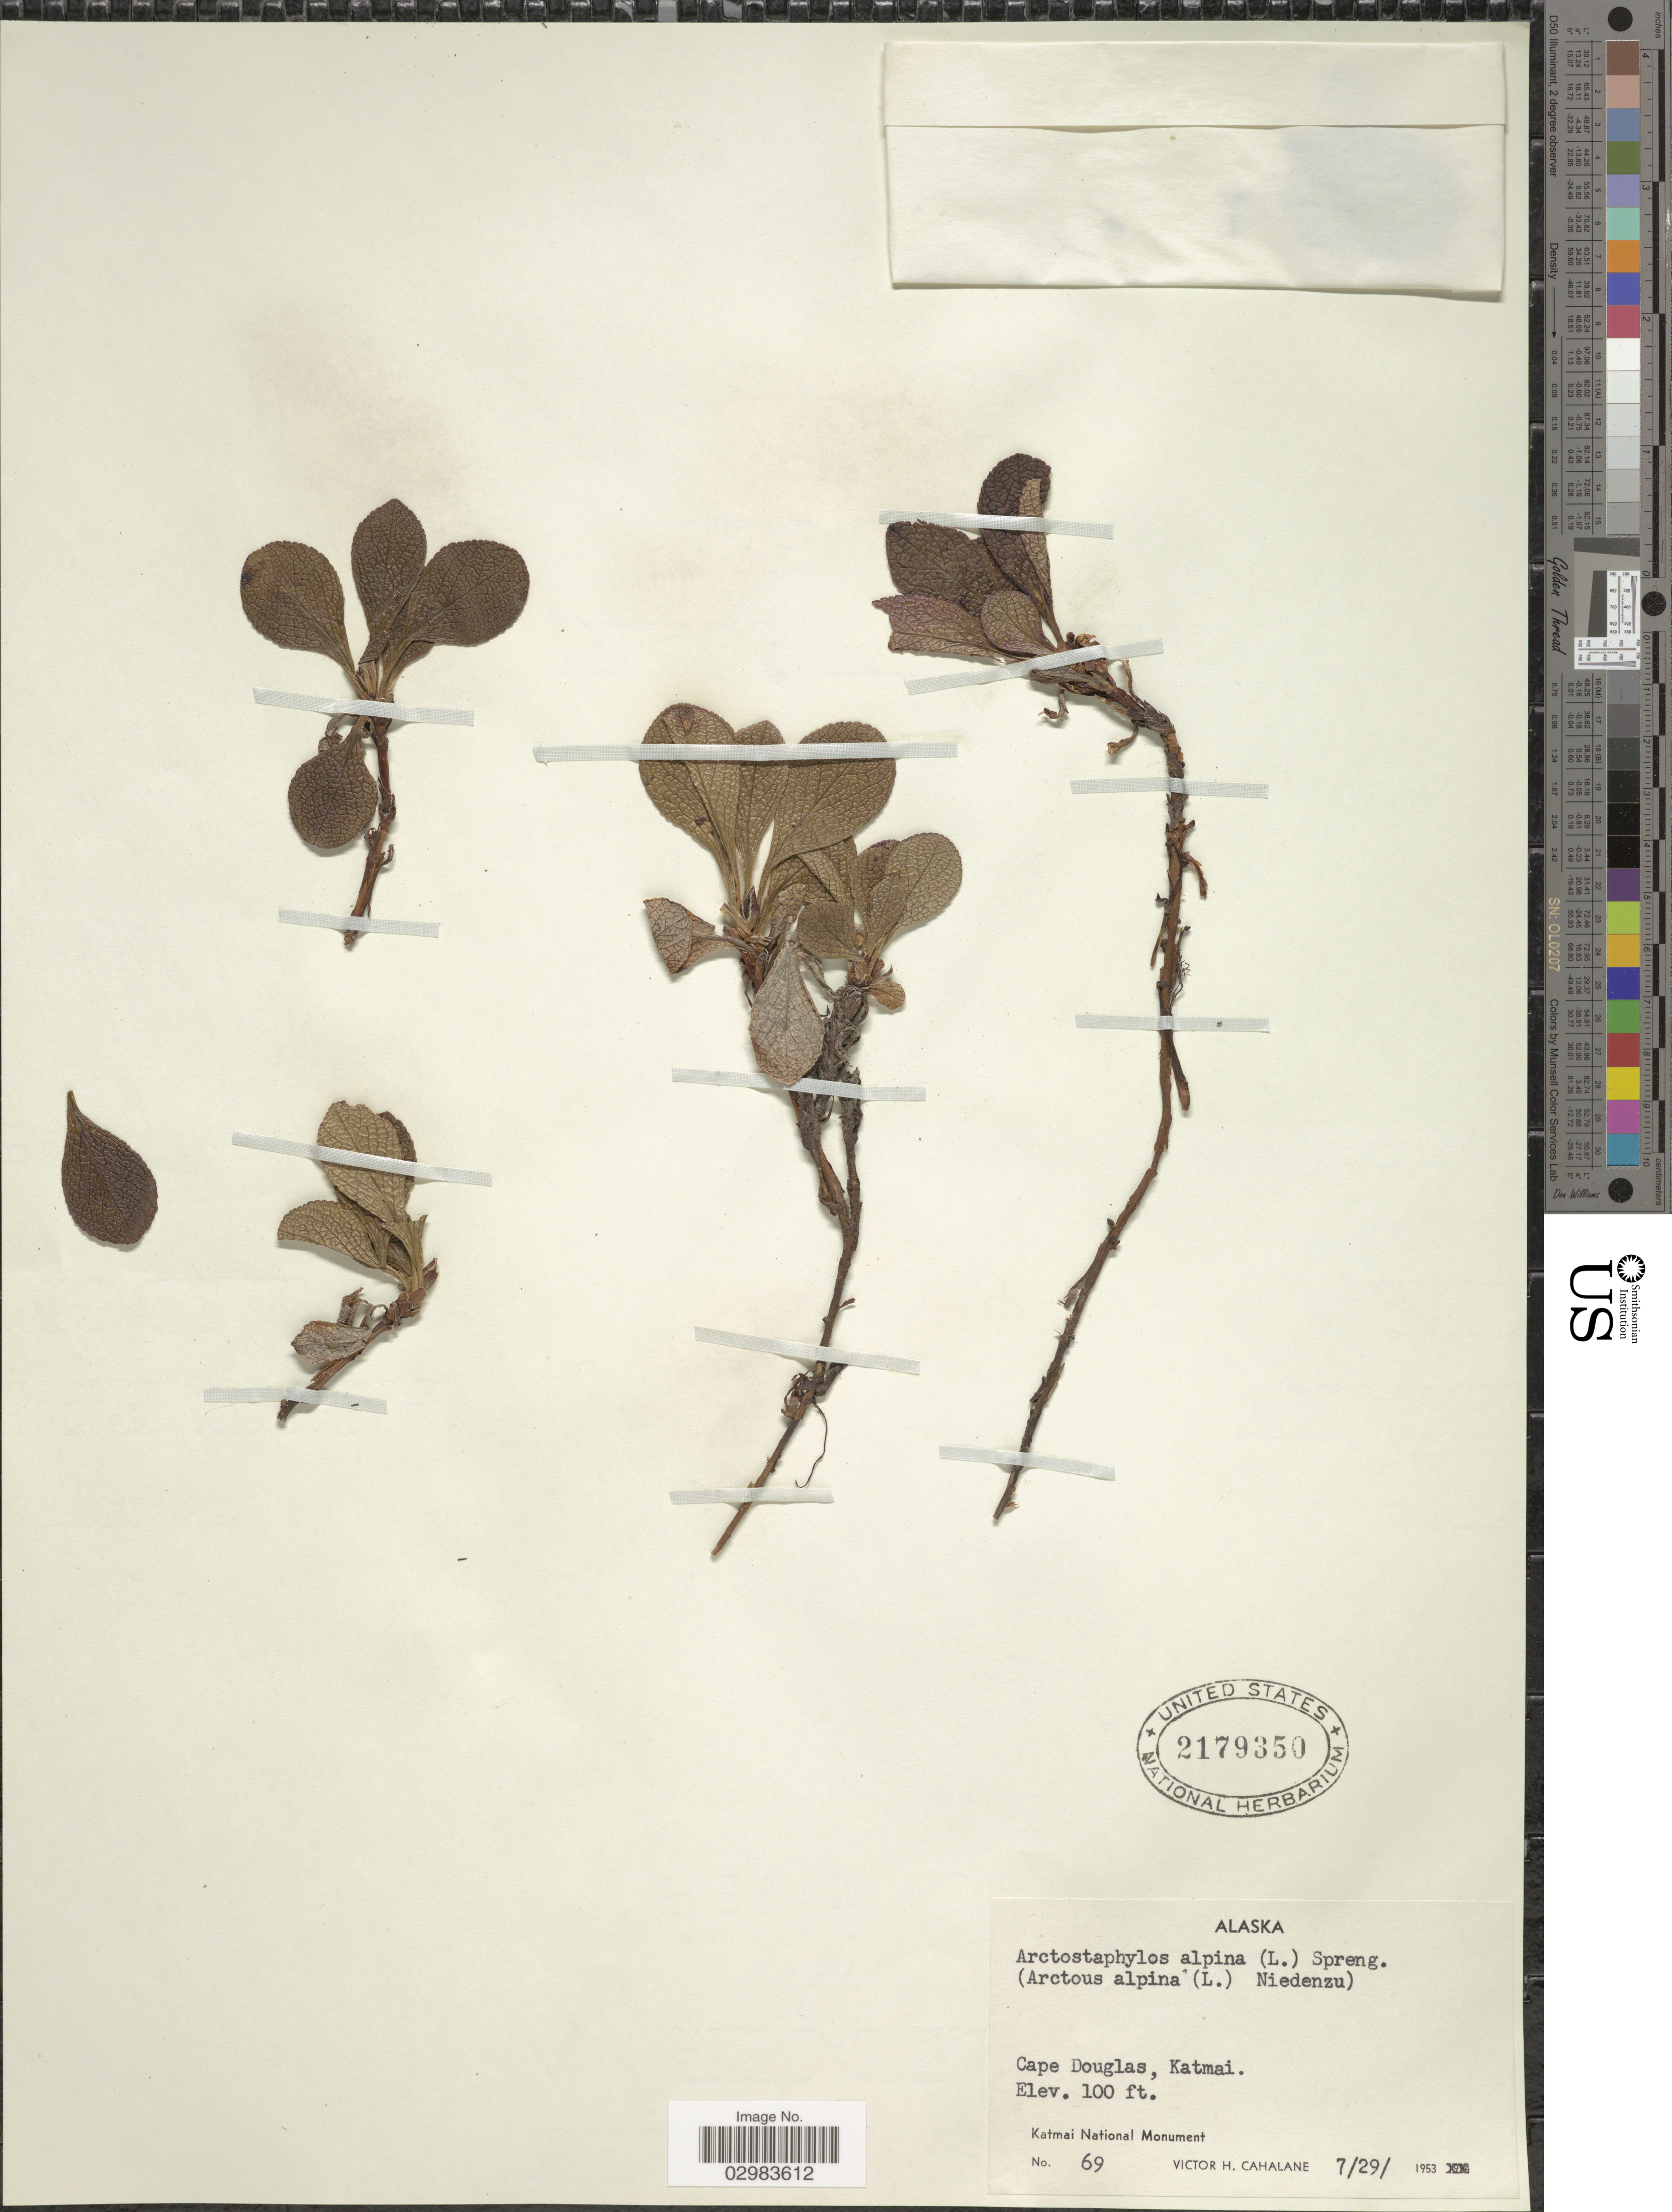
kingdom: Plantae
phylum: Tracheophyta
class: Magnoliopsida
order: Ericales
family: Ericaceae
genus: Arctostaphylos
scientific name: Arctostaphylos alpina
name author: (L.) Spreng.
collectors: V. Cahalane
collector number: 69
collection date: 1953-07-29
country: United States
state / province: Alaska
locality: Cape Douglas, Katmai, Katmai National Monument.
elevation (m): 30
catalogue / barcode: US 2179350